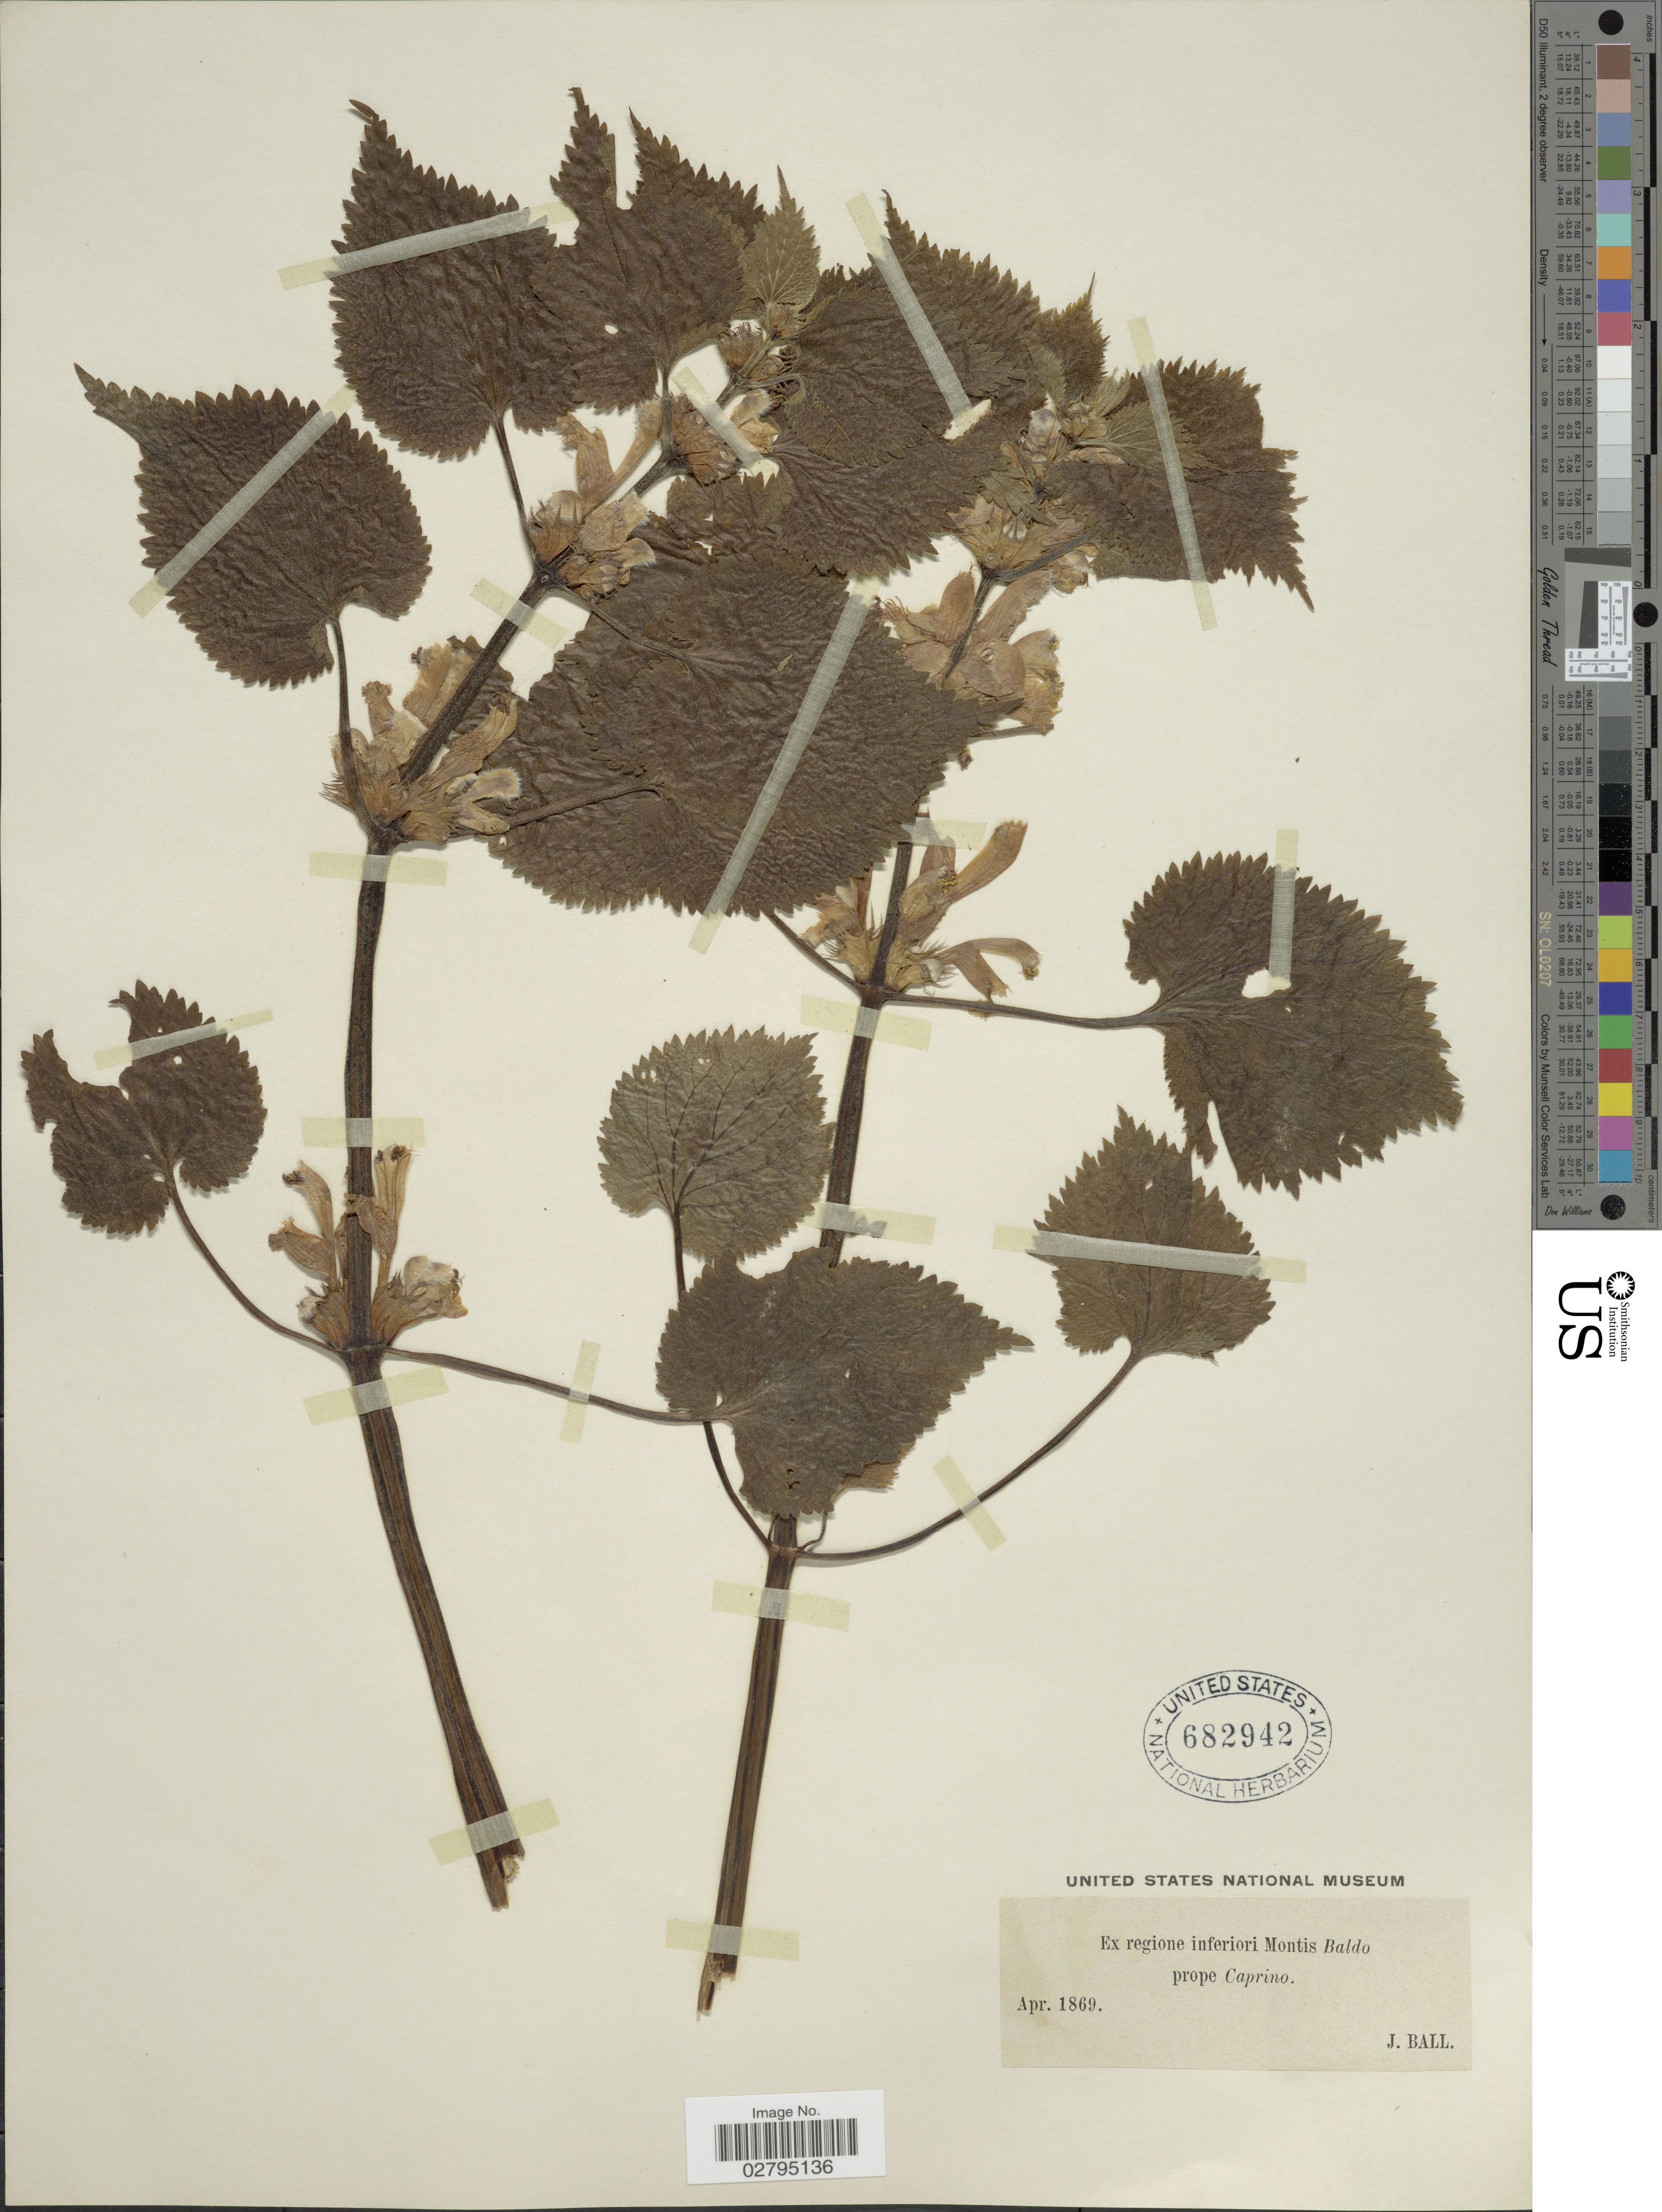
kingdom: Plantae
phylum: Tracheophyta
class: Magnoliopsida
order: Lamiales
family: Lamiaceae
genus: Lamium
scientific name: Lamium sp.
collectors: J. Ball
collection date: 1869-04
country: Italy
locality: Regione inferiori Montis Baldo prope Caprino.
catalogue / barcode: US 682942